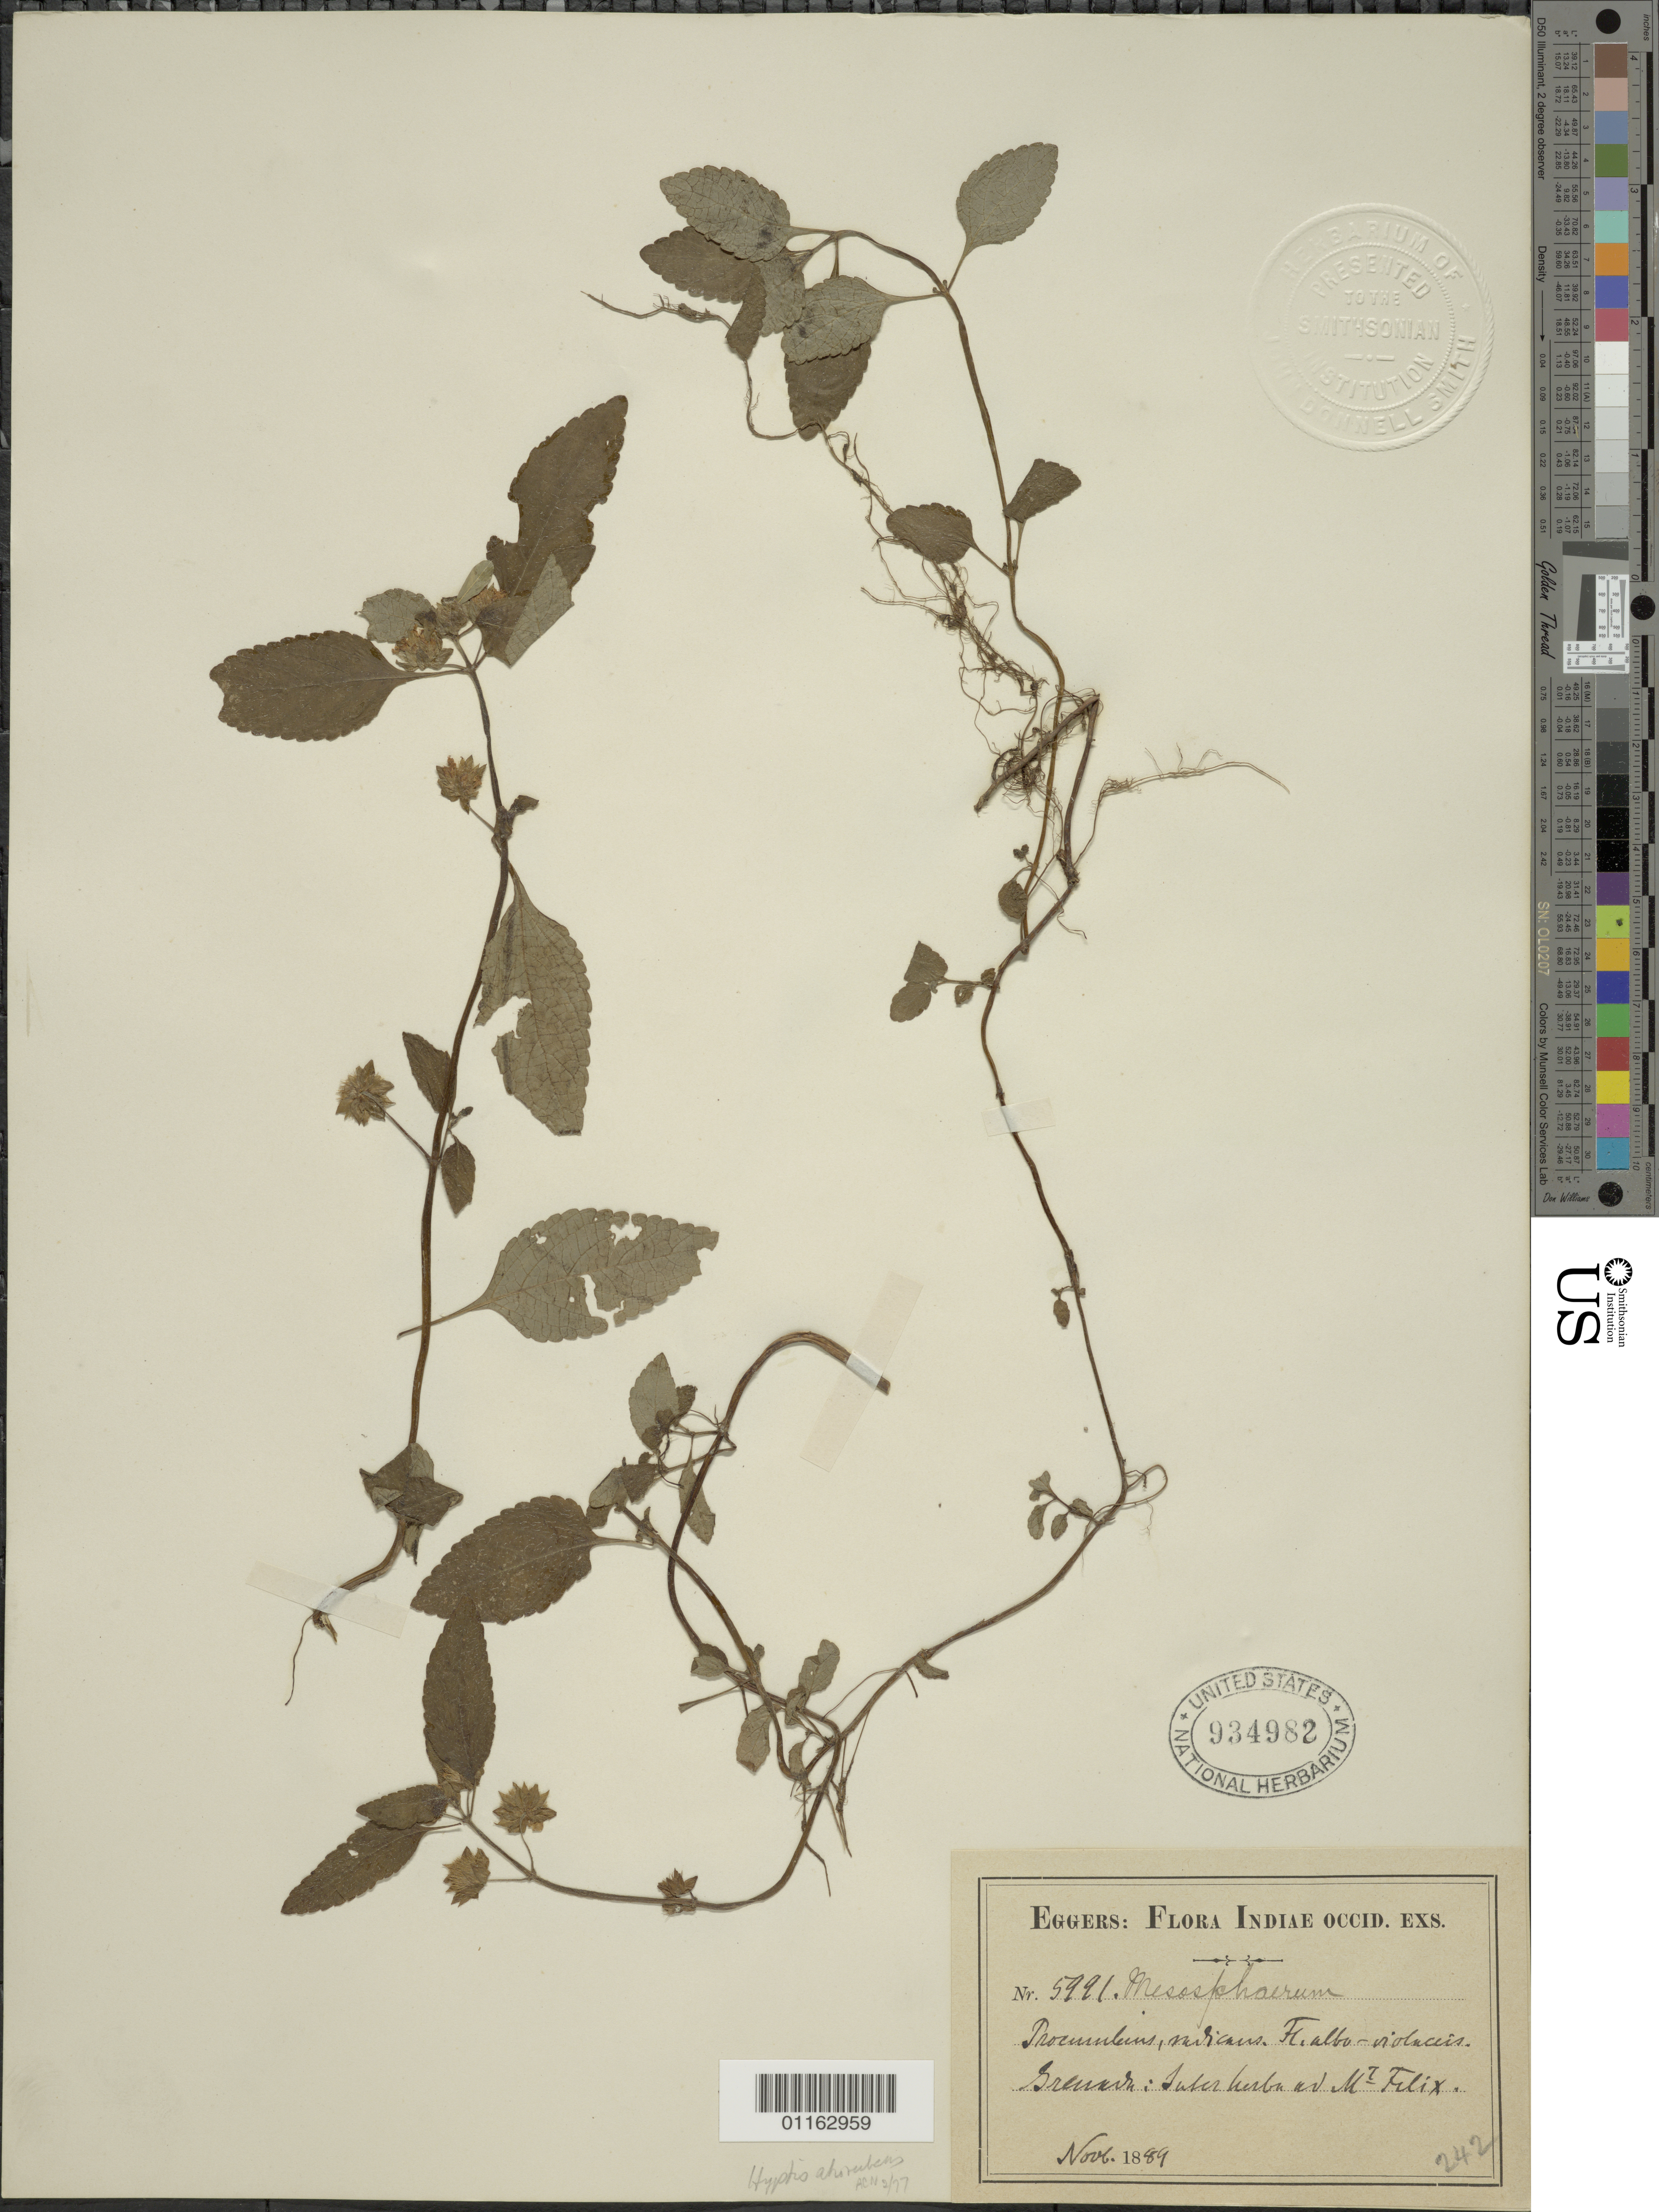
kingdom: Plantae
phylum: Tracheophyta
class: Magnoliopsida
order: Lamiales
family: Lamiaceae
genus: Hyptis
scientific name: Hyptis atrorubens var. atrorubens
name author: Poit.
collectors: -. Eggers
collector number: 5991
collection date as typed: Nov 1889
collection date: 1889-11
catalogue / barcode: US 934982